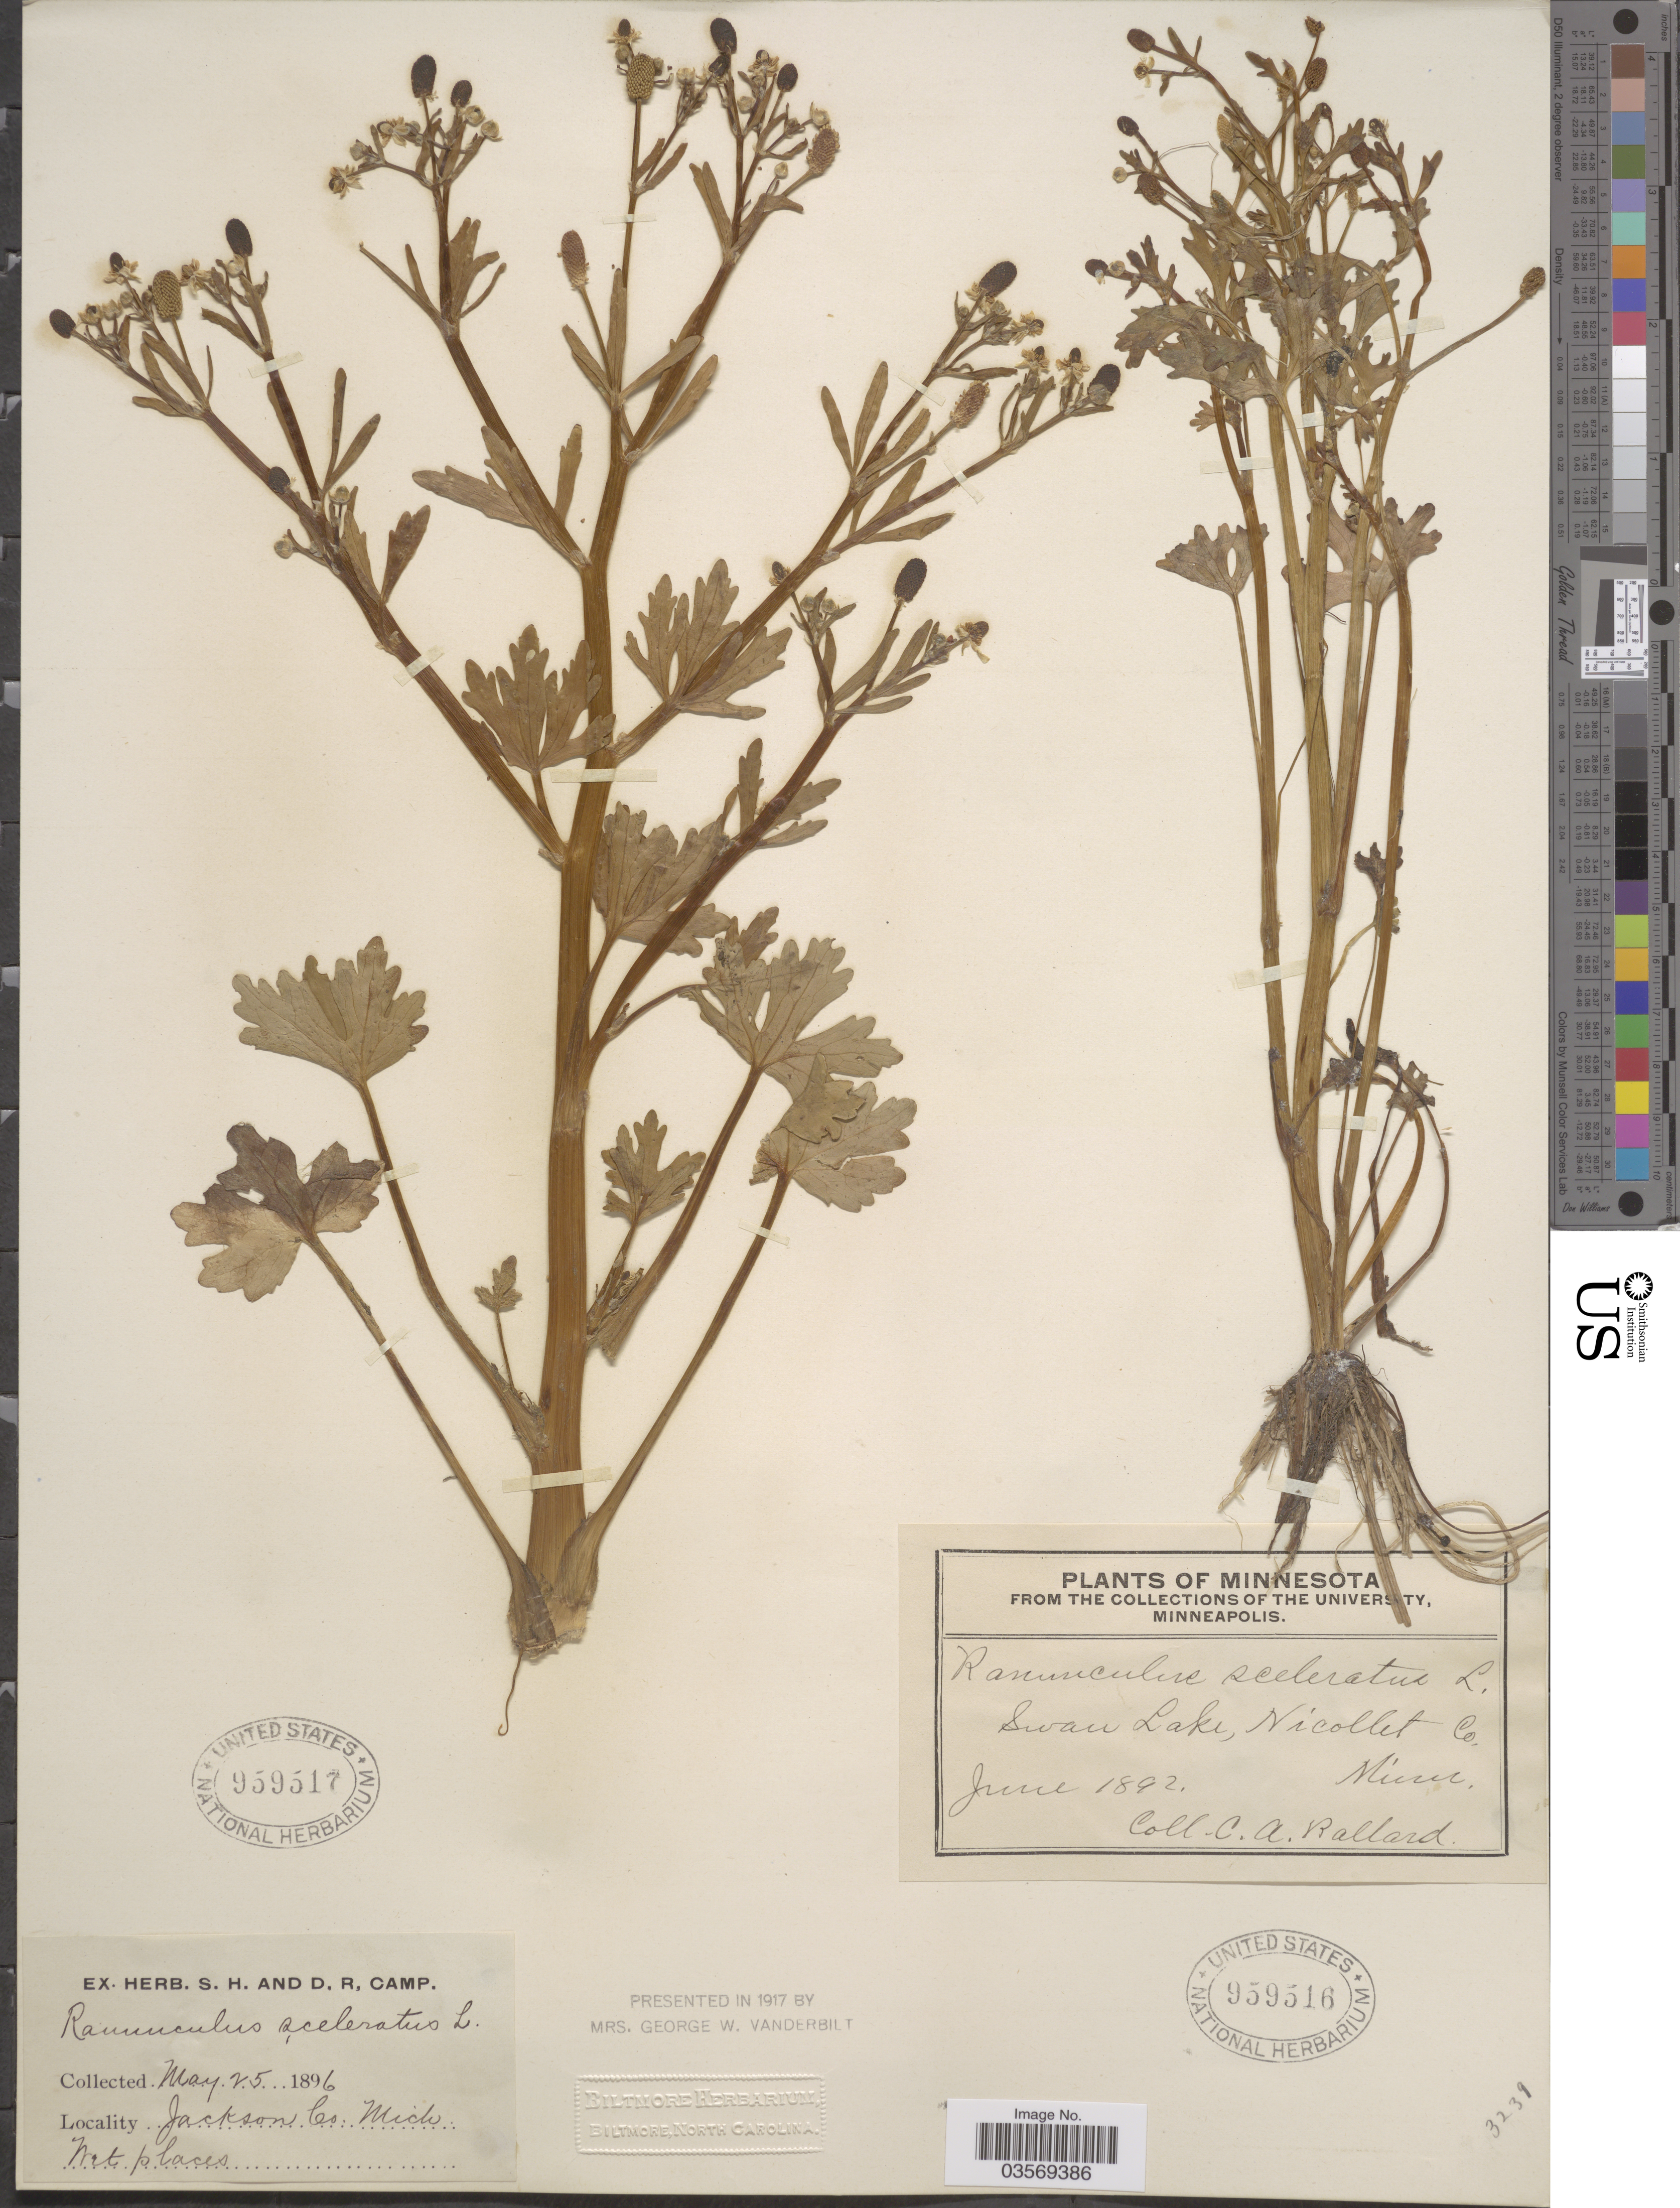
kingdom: Plantae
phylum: Tracheophyta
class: Magnoliopsida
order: Ranunculales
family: Ranunculaceae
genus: Ranunculus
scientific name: Ranunculus sceleratus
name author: L.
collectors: C. A. Ballard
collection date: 1892-06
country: United States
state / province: Minnesota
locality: Swan Lake, Nicollet Co.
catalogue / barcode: US 959516